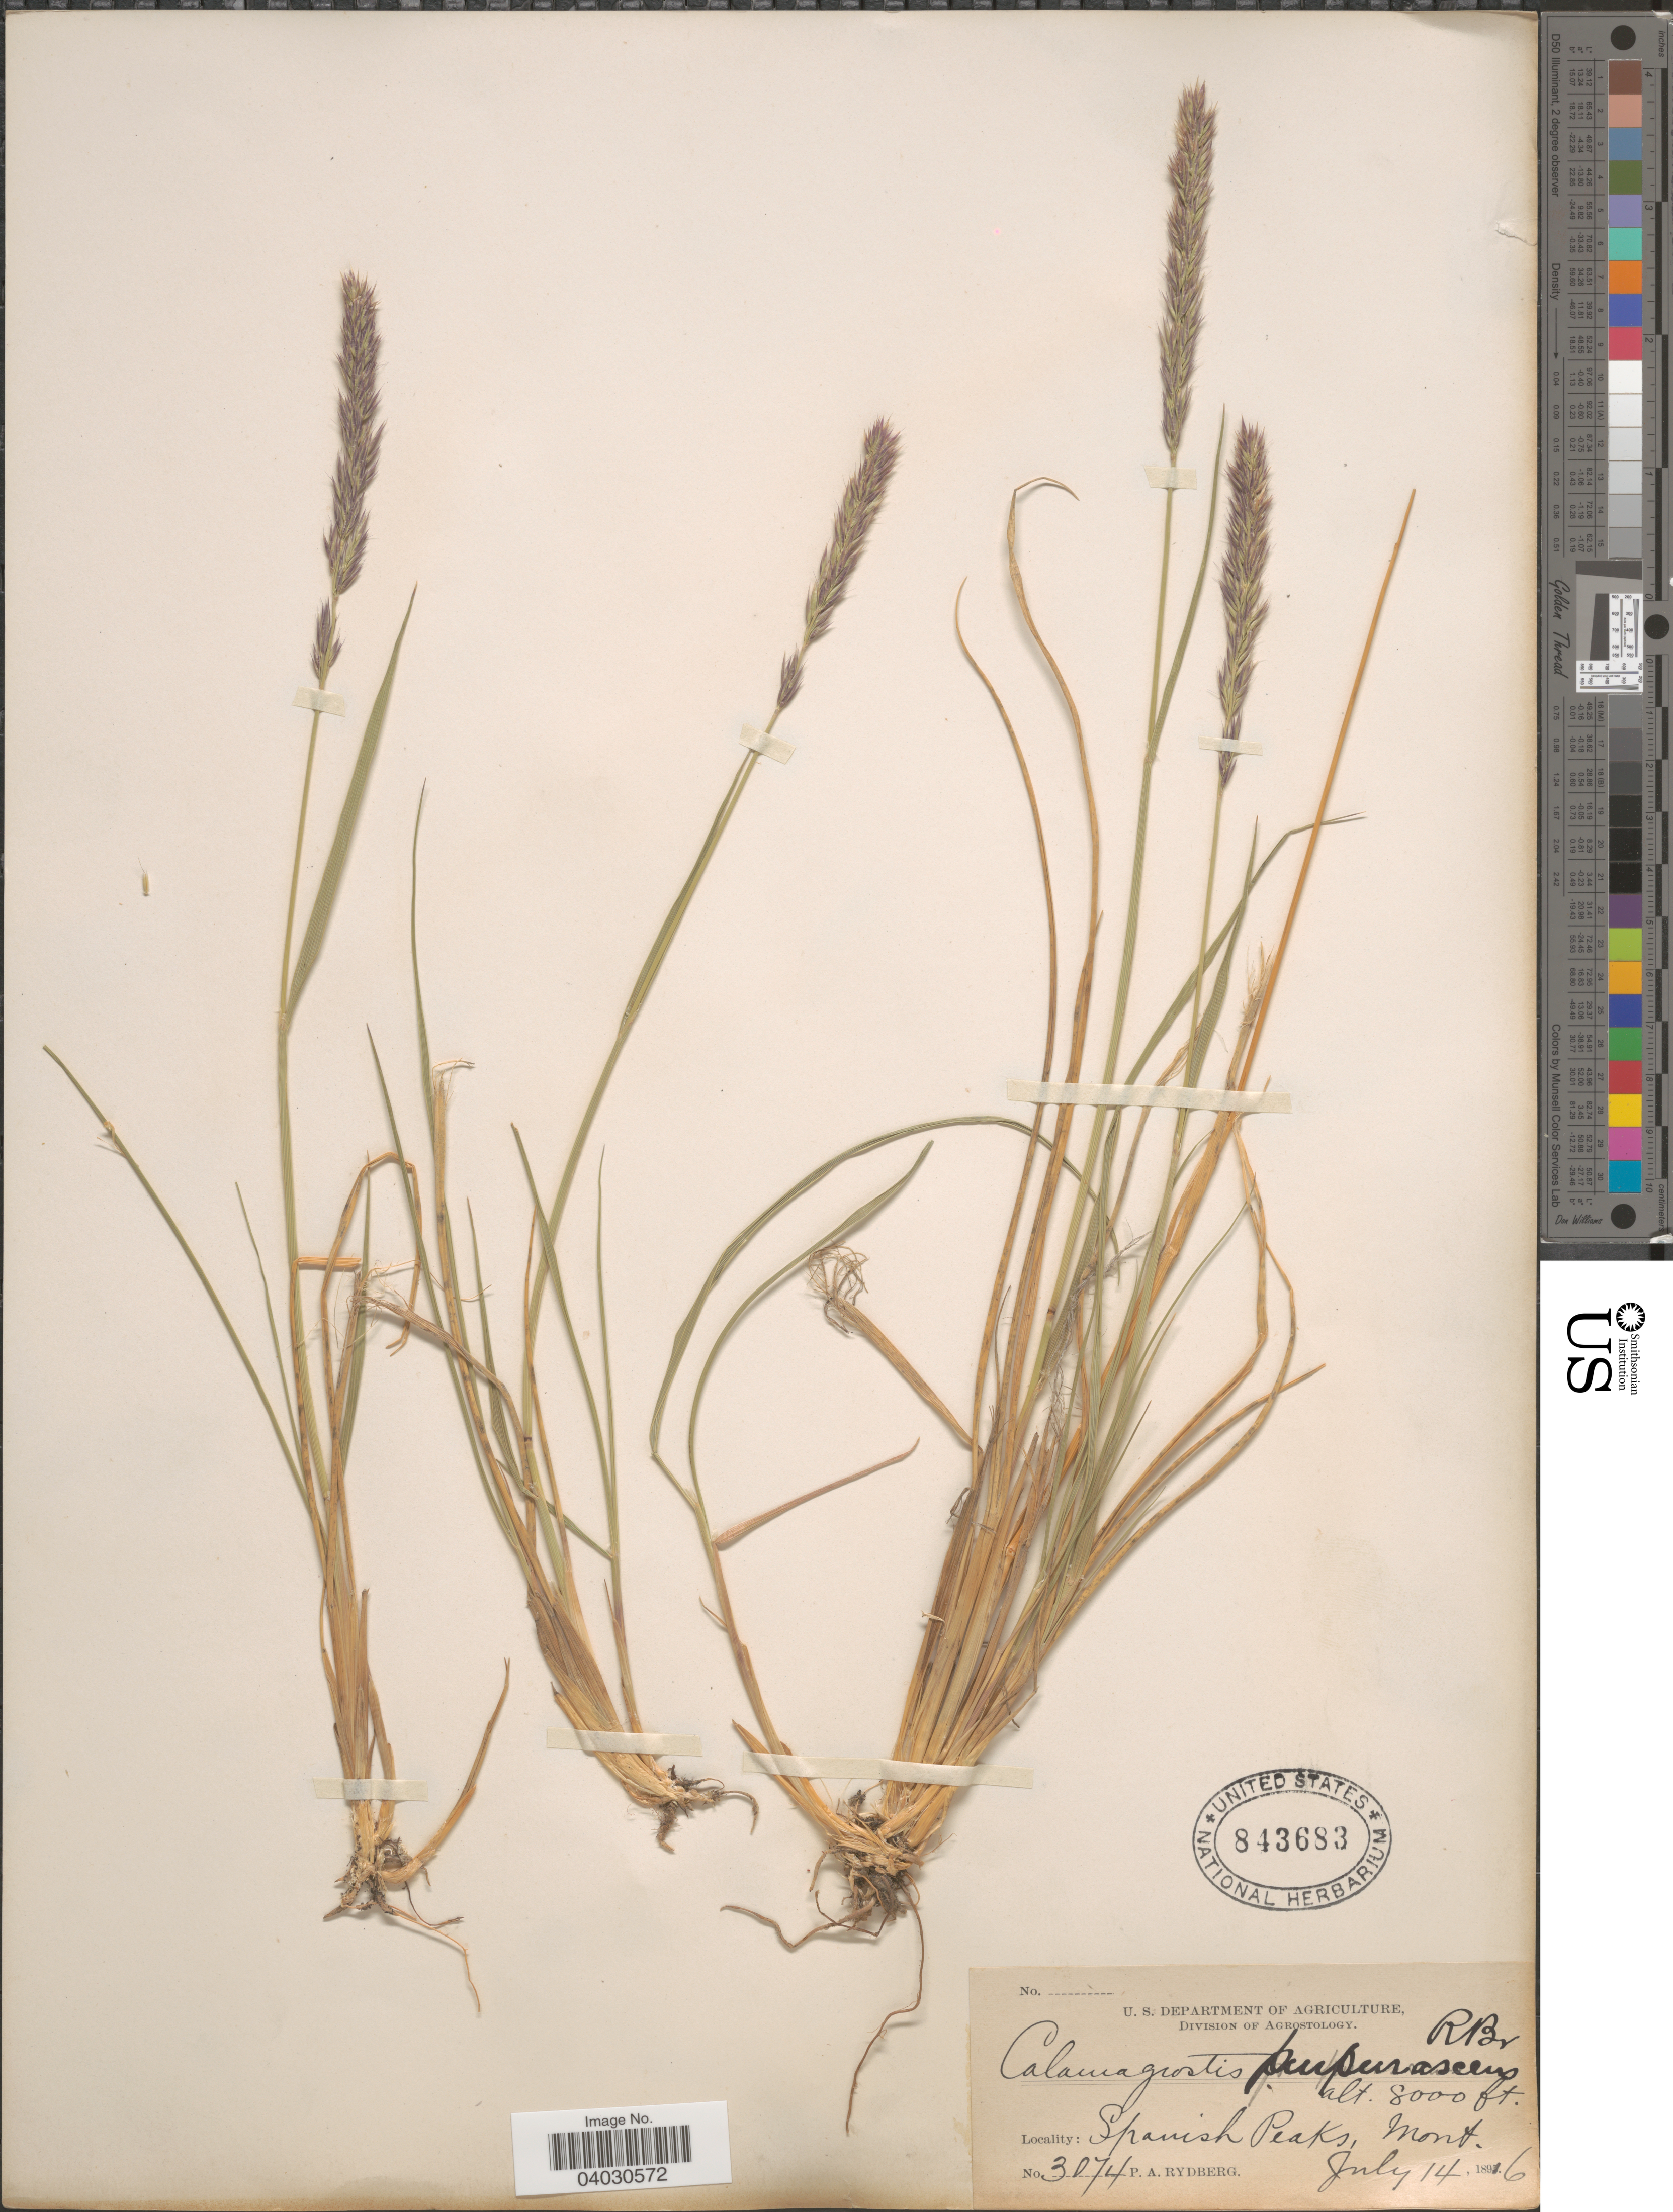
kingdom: Plantae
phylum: Tracheophyta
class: Liliopsida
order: Poales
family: Poaceae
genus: Calamagrostis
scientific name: Calamagrostis purpurascens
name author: R. Br.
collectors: P. A. Rydberg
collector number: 3074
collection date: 1816-07-14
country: United States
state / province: Montana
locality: Spanish Peaks.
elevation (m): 2438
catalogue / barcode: US 843683